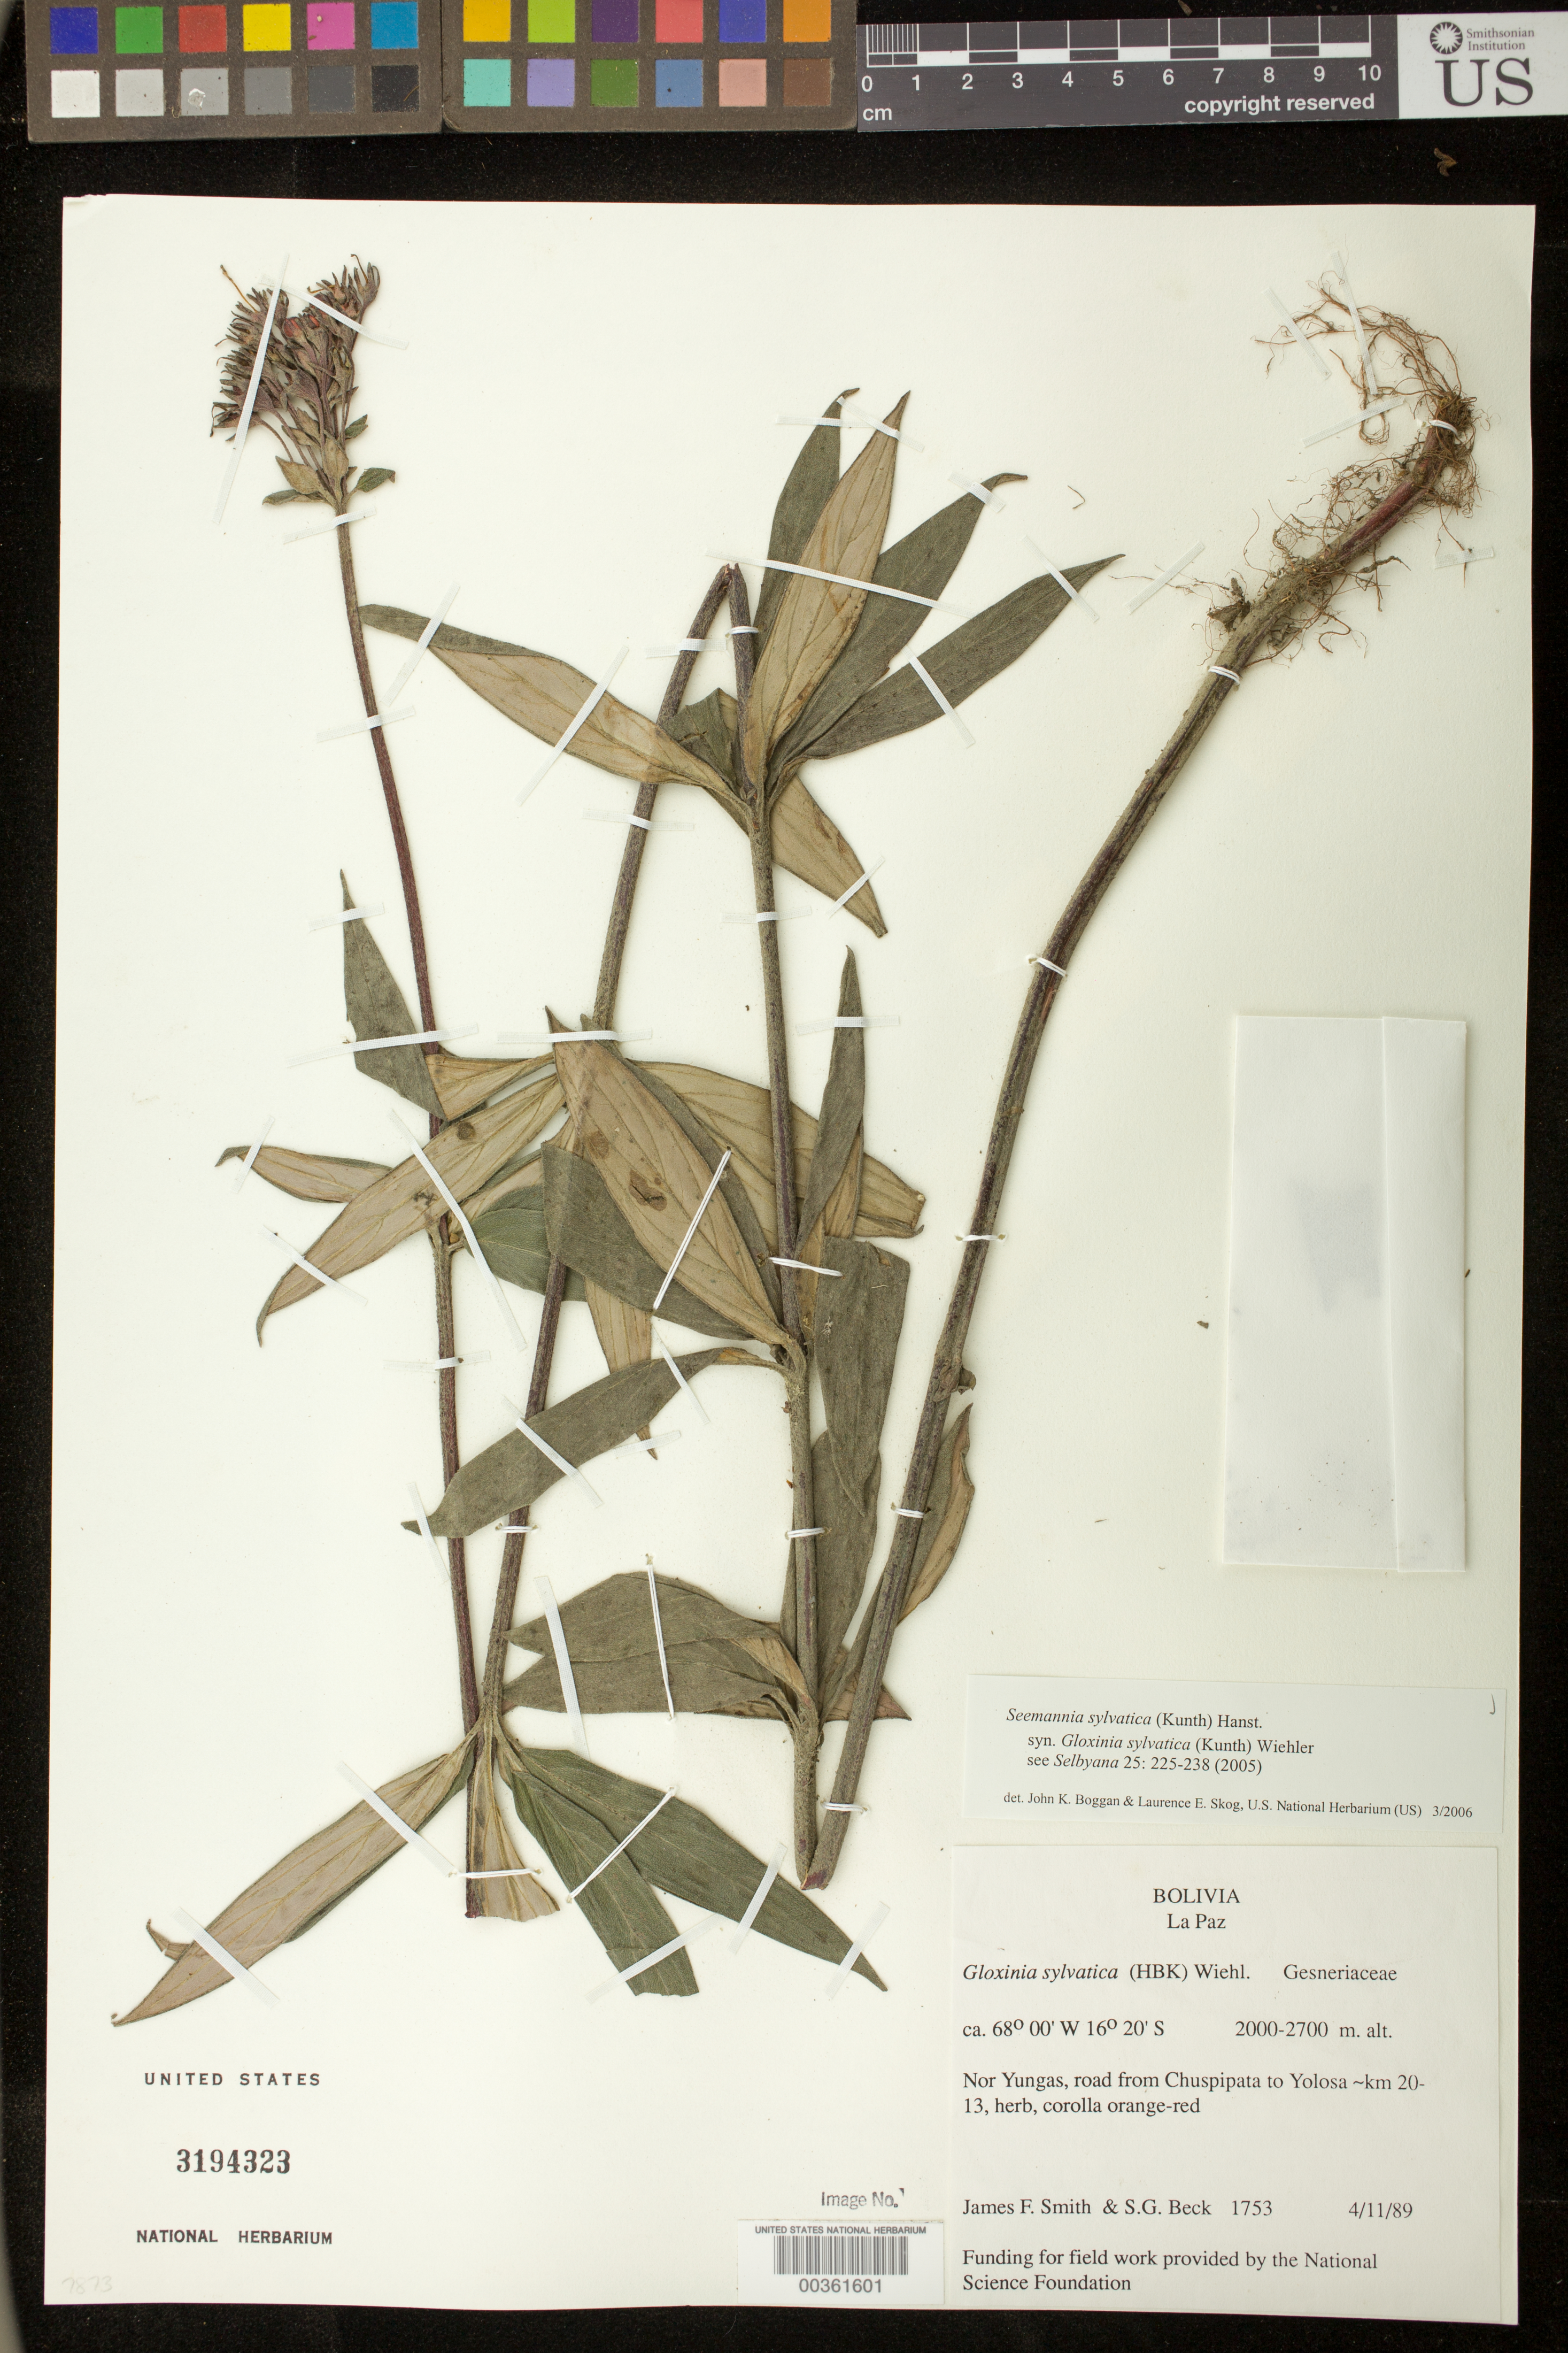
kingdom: Plantae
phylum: Tracheophyta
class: Magnoliopsida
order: Lamiales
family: Gesneriaceae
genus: Seemannia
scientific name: Seemannia sylvatica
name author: (Kunth) Hanst.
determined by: Boggan, J. K.; Skog, L. E.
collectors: J. Smith & S. G. Beck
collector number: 1753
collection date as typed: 11 Apr 1989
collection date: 1989-04-11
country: Bolivia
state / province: La Paz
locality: Prov. Nor Yungas, road from Chuspipata to Yolosa about km 20-13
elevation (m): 2000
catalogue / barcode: US 3194323